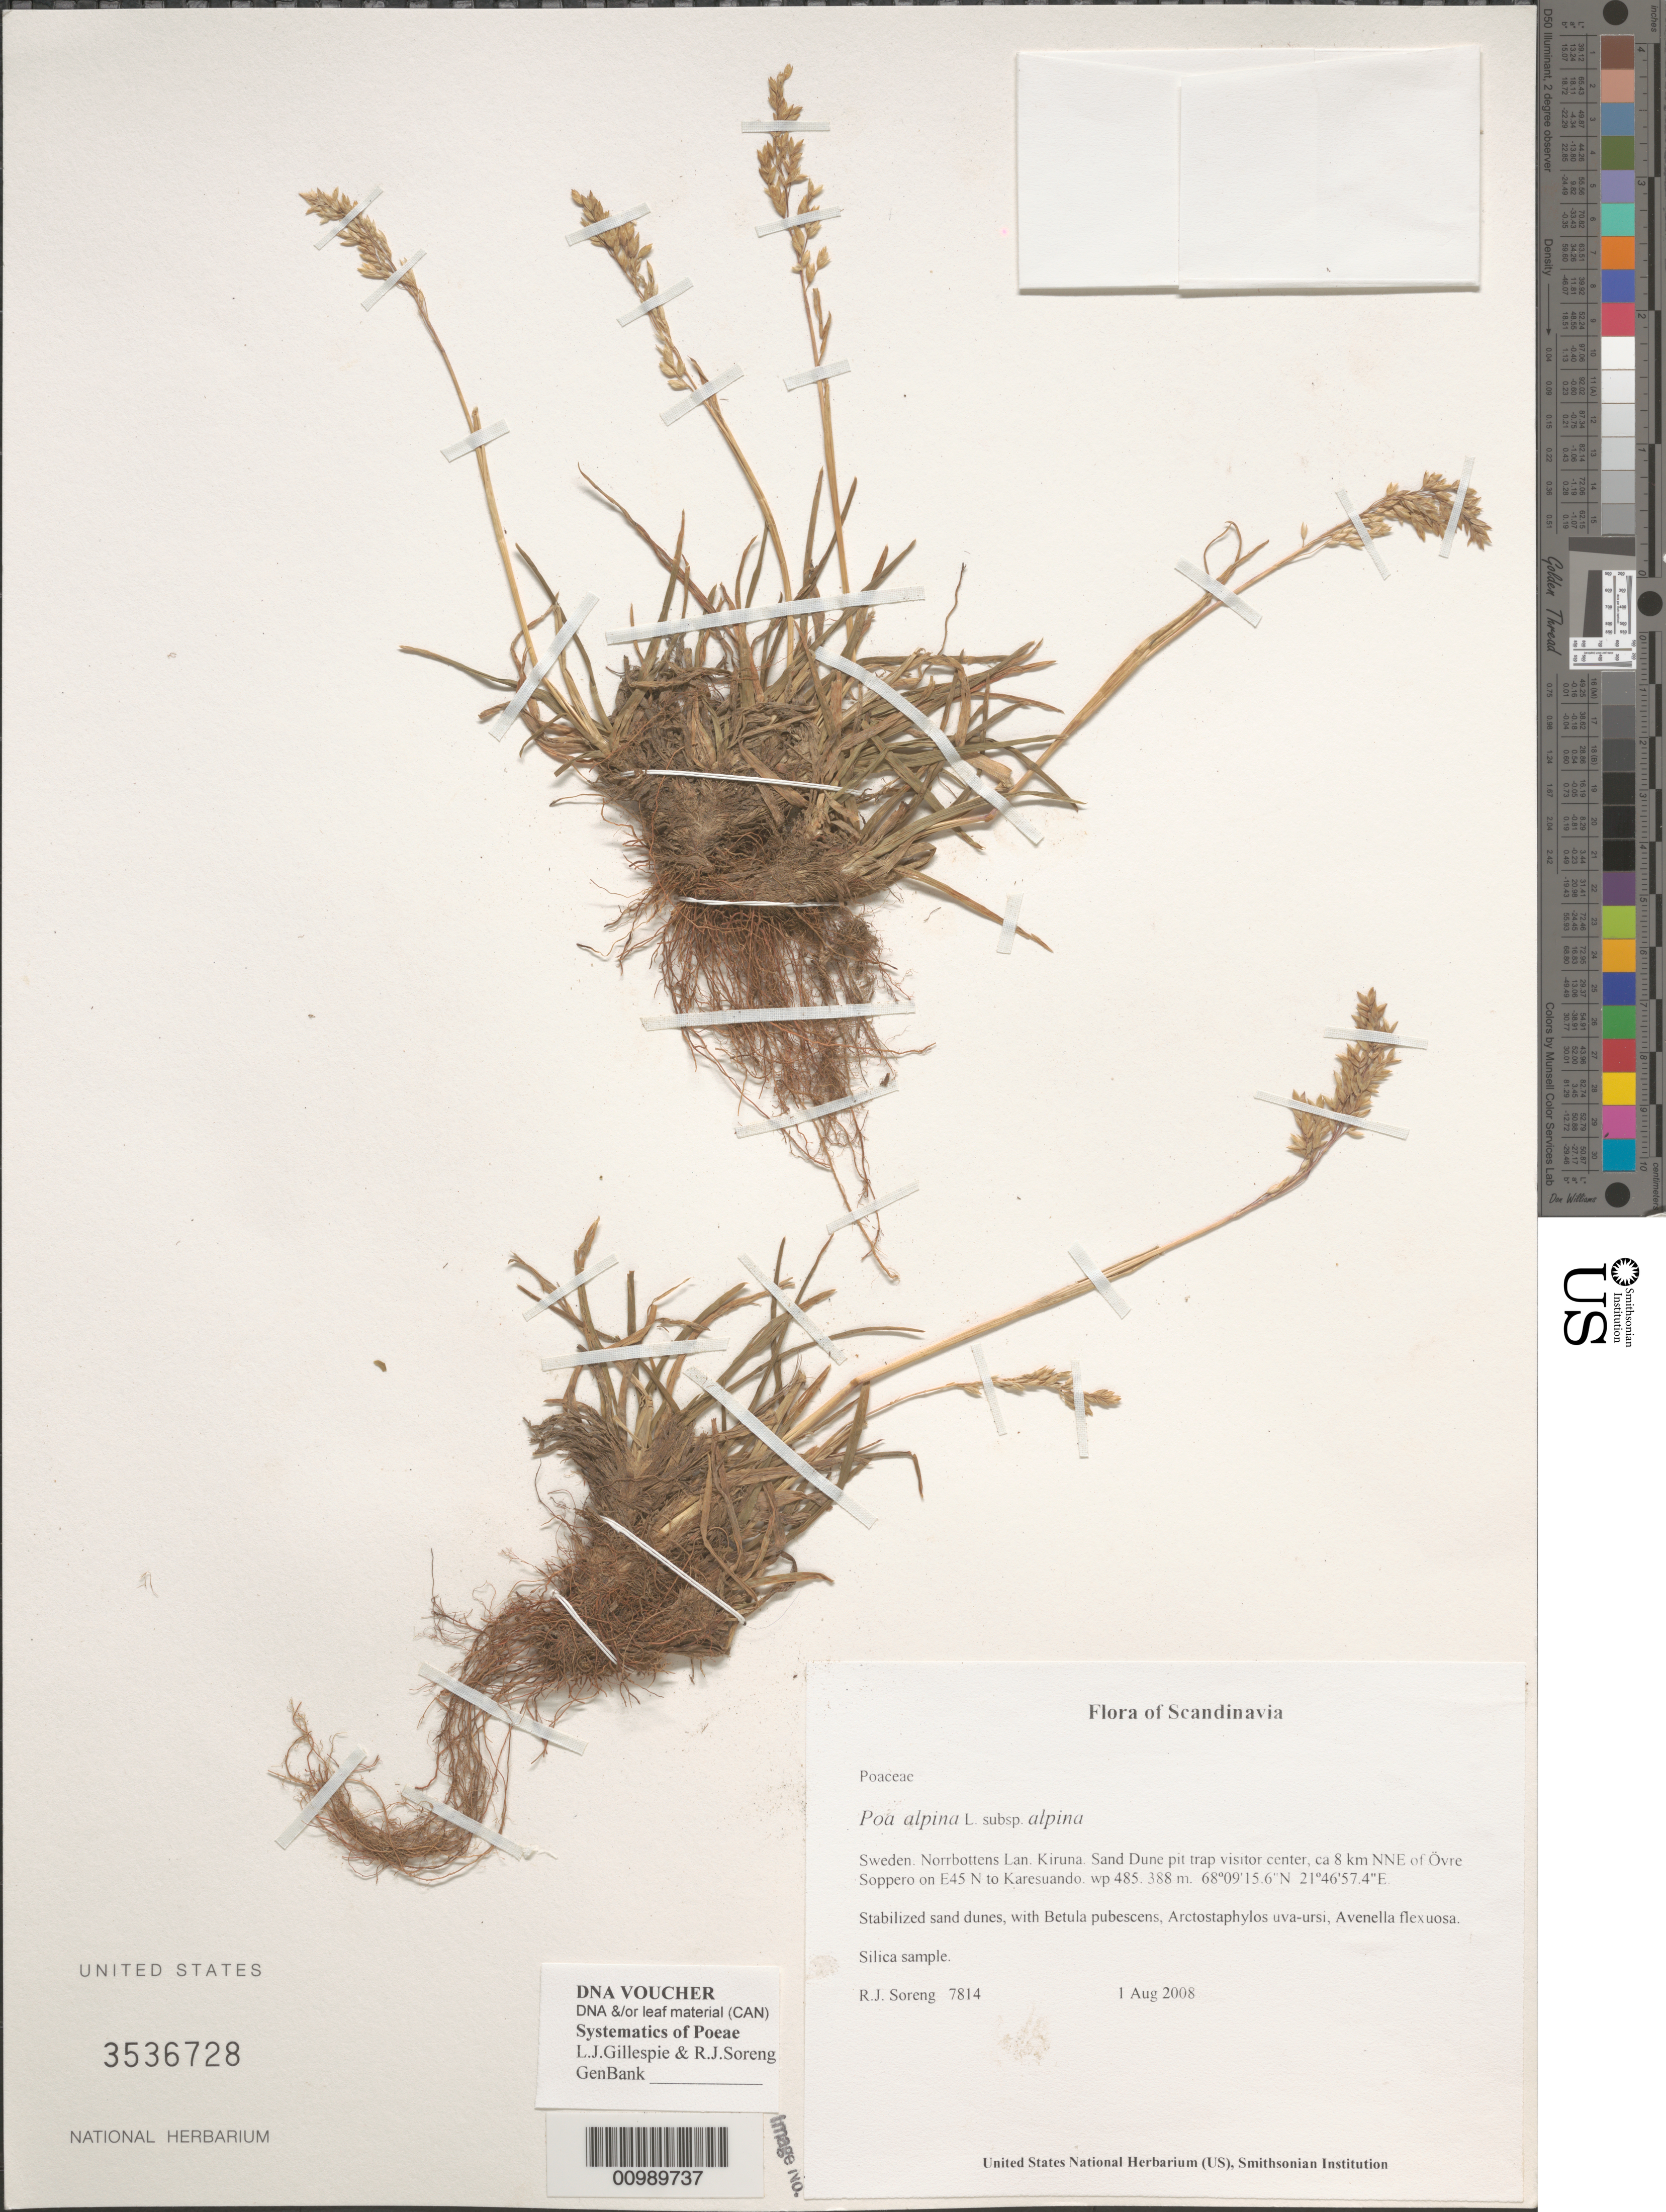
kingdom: Plantae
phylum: Tracheophyta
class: Liliopsida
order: Poales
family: Poaceae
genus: Poa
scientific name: Poa alpina subsp. alpina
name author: L.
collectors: R. J. Soreng & N. L. Soreng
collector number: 7814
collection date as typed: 01 Aug 2008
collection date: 2008-08-01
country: Sweden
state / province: Norrbotten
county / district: Kiruna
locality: Sand Dune pit trap visitor center, ca 8 km NNE of Övre Soppero on E45 N to Karesuando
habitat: Stabilized sand dunes, with Betula pubescens, Arctostaphylos uva-ursi, Avenella flexuosa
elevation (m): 388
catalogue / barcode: US 3536728